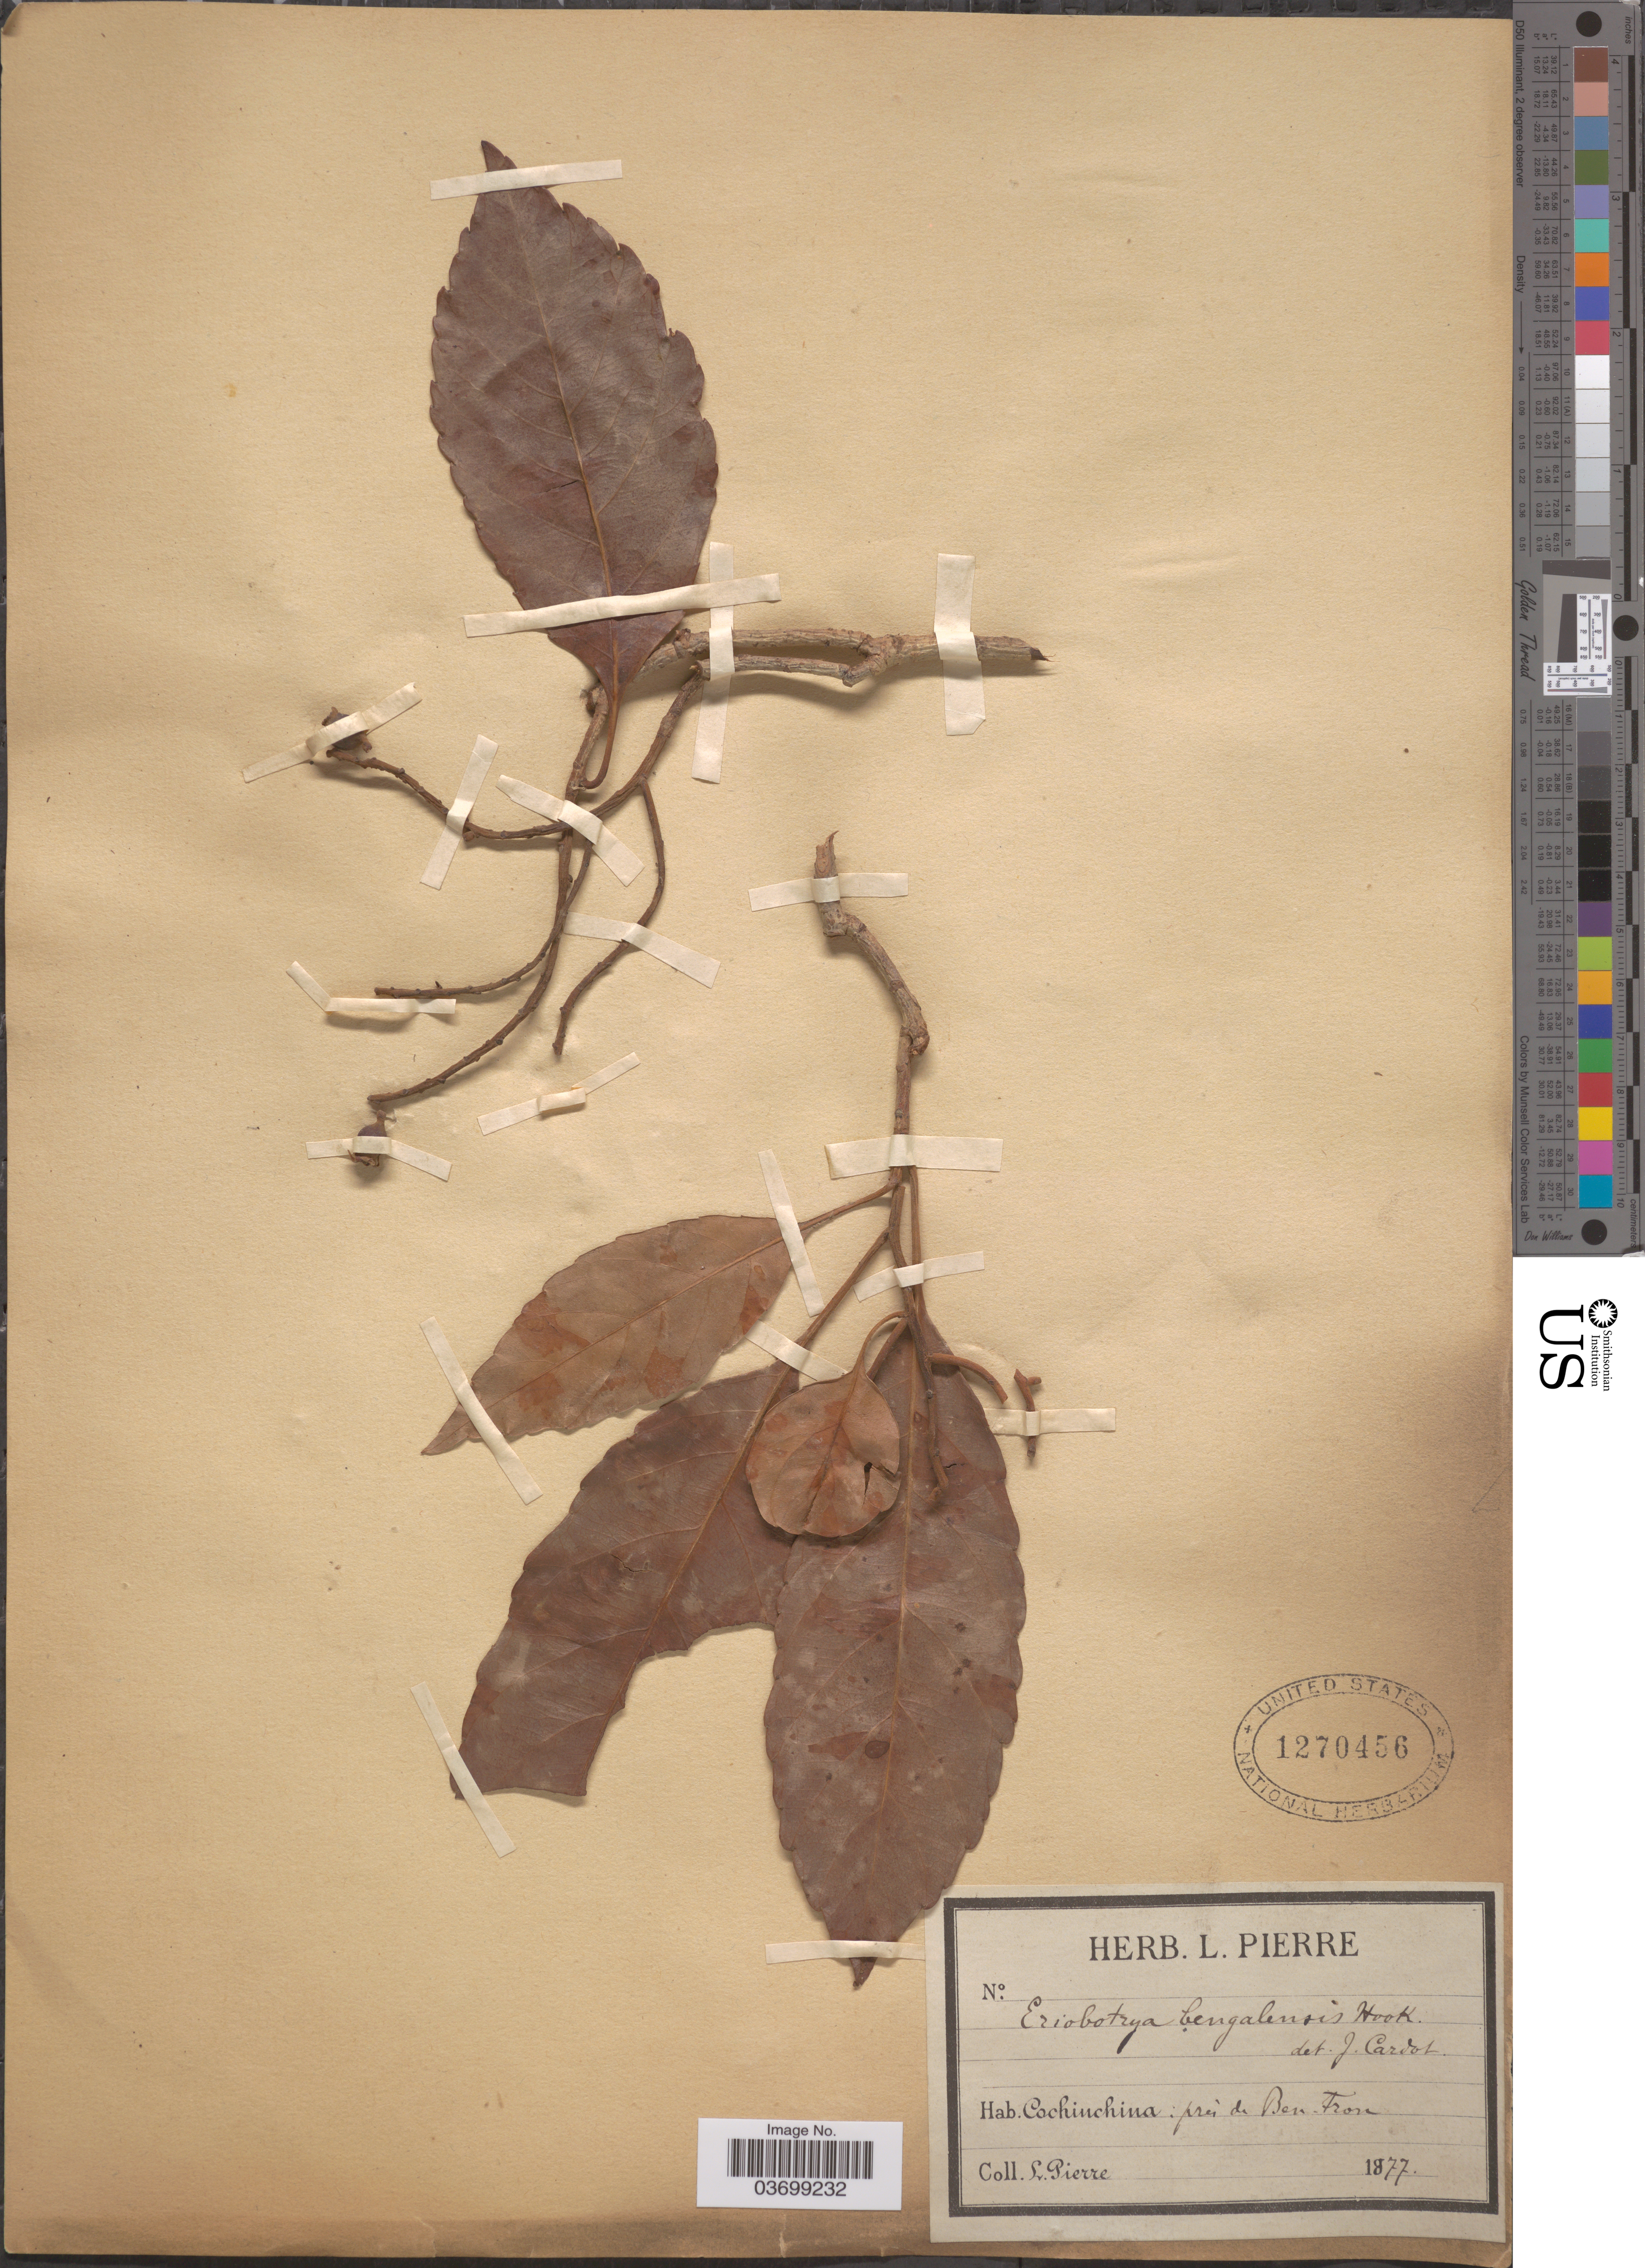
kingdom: Plantae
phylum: Tracheophyta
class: Magnoliopsida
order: Rosales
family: Rosaceae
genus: Rhaphiolepis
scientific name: Rhaphiolepis bengalensis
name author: (Roxb.) B.B. Liu & J. Wen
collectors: L. Pierre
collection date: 1877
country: Vietnam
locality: Cochinchina: près de Ben-Fron [interpreted].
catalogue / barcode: US 1270456